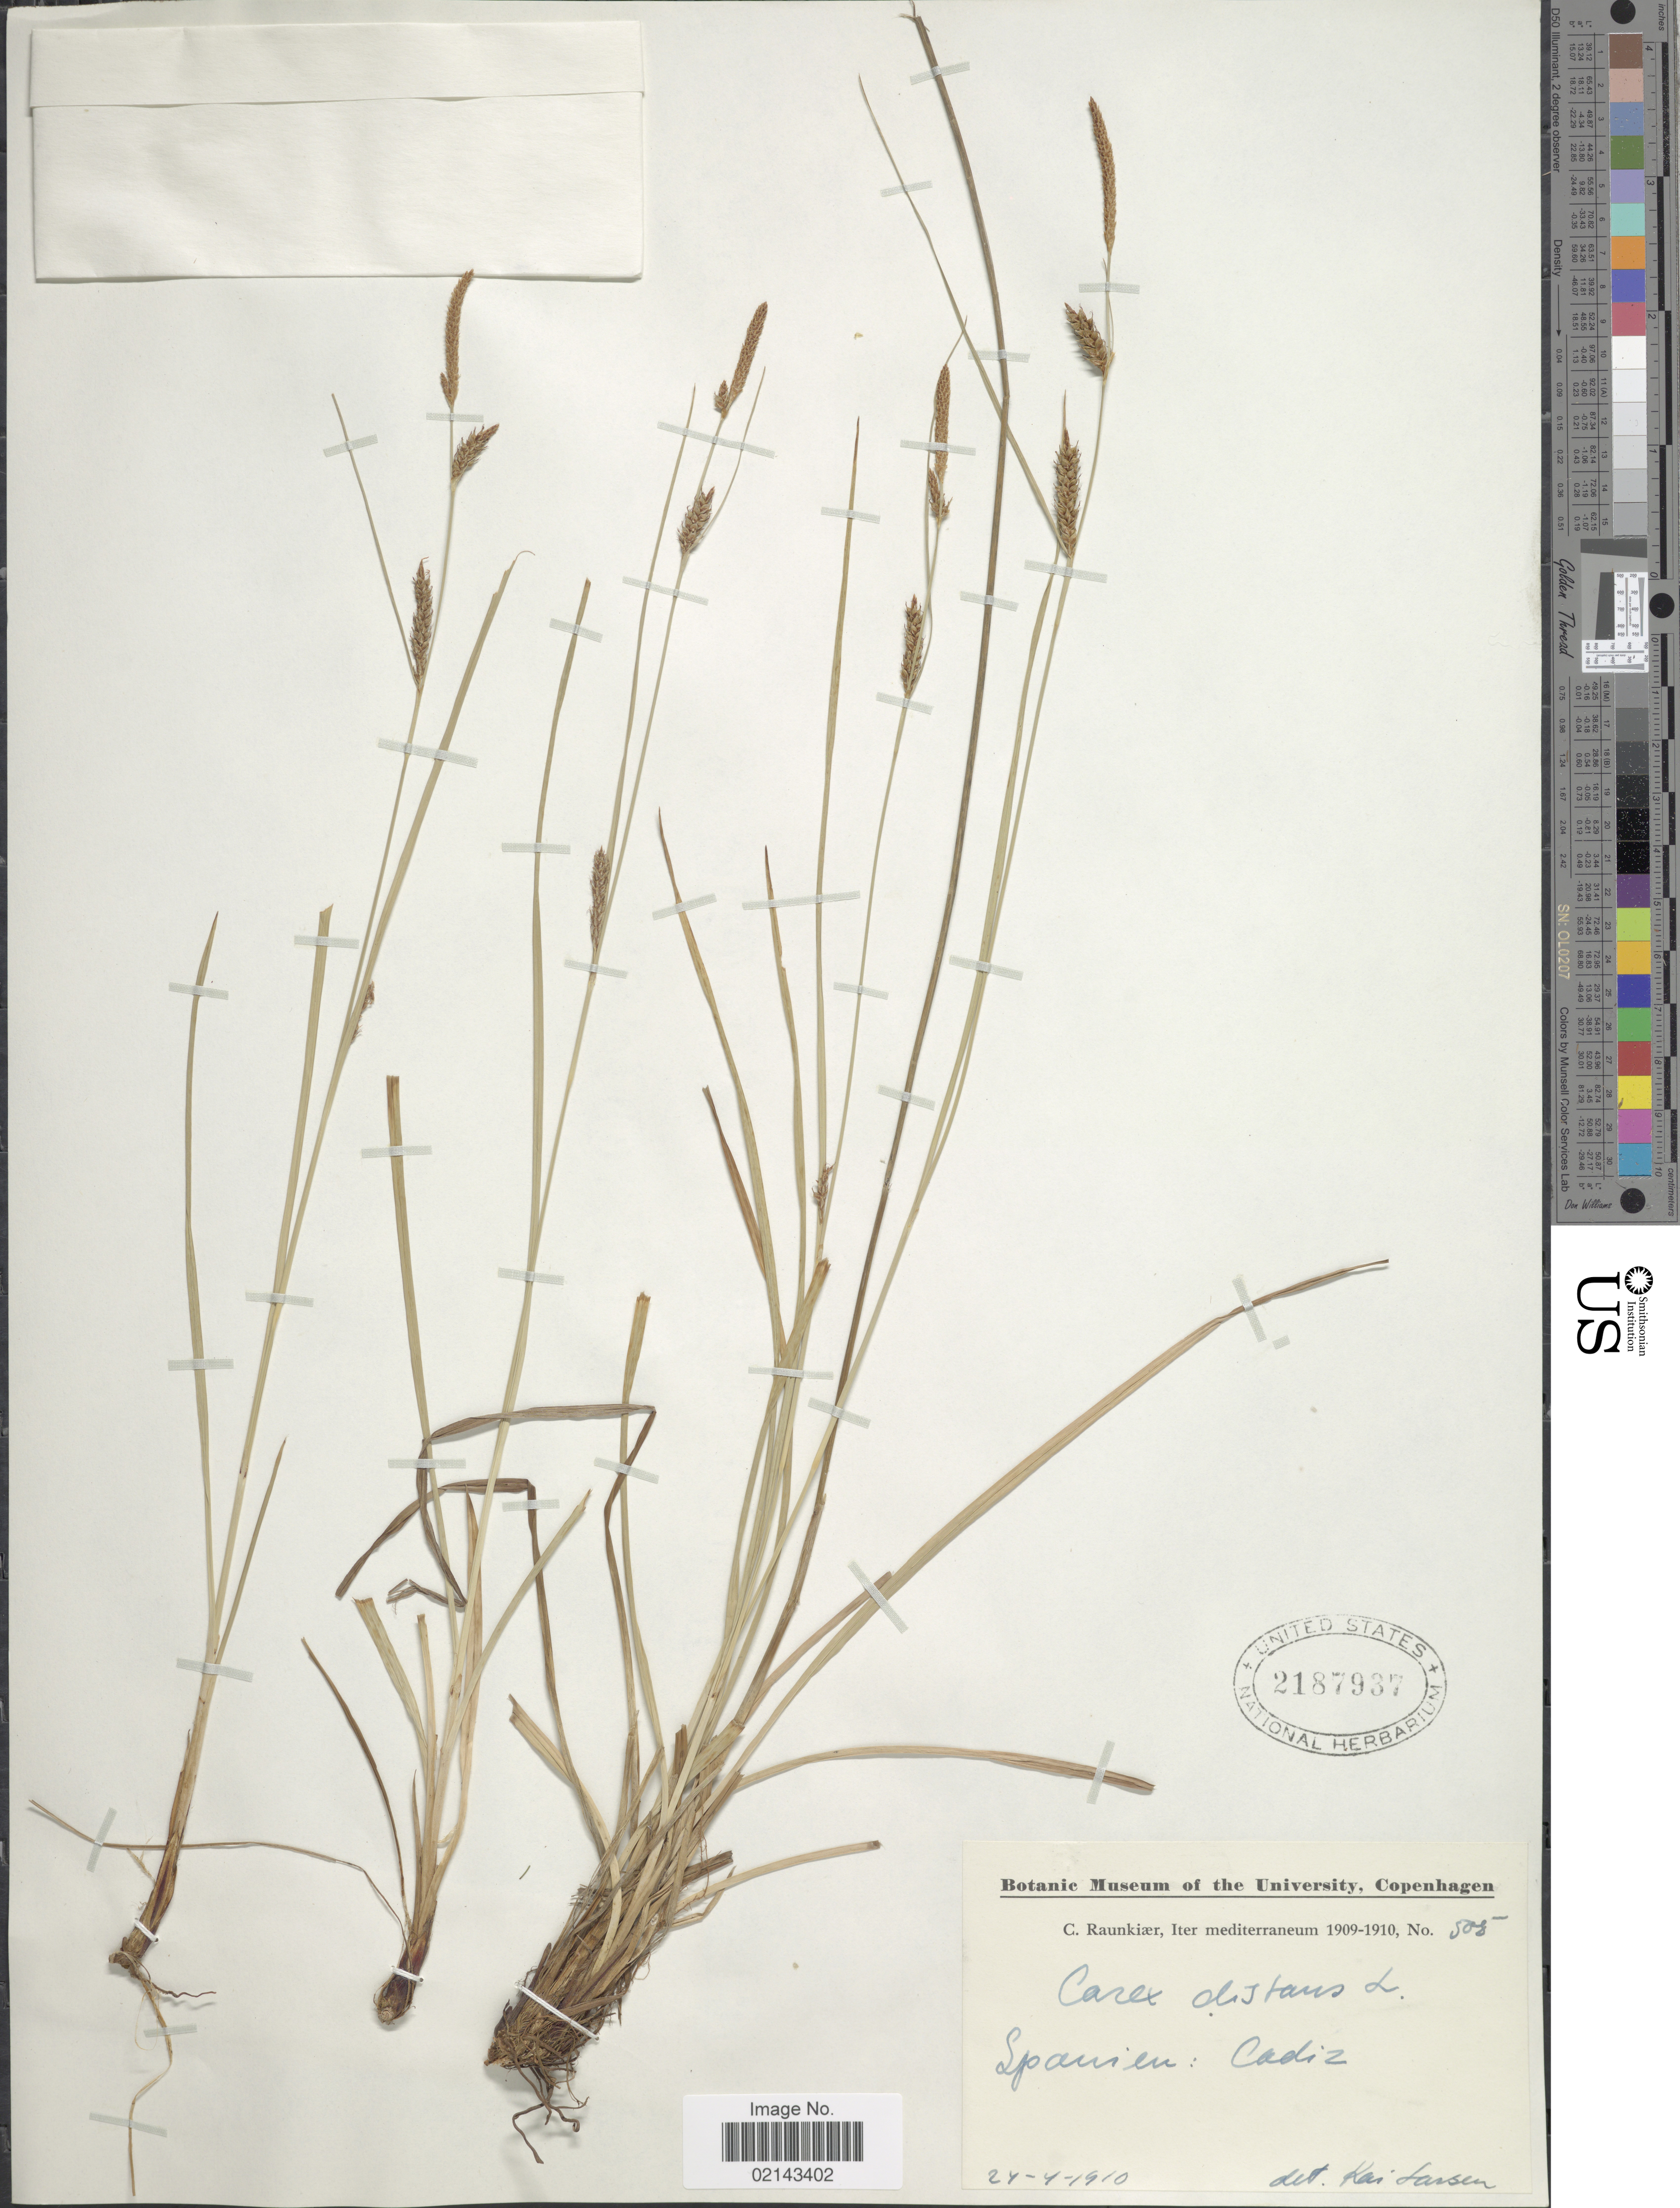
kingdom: Plantae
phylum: Tracheophyta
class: Liliopsida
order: Poales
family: Cyperaceae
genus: Carex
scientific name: Carex distans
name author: L.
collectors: C. Raunkiær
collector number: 508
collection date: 1910-04-24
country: Spain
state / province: Andalucía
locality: Cadiz. Iter mediterraneum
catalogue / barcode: US 2187937